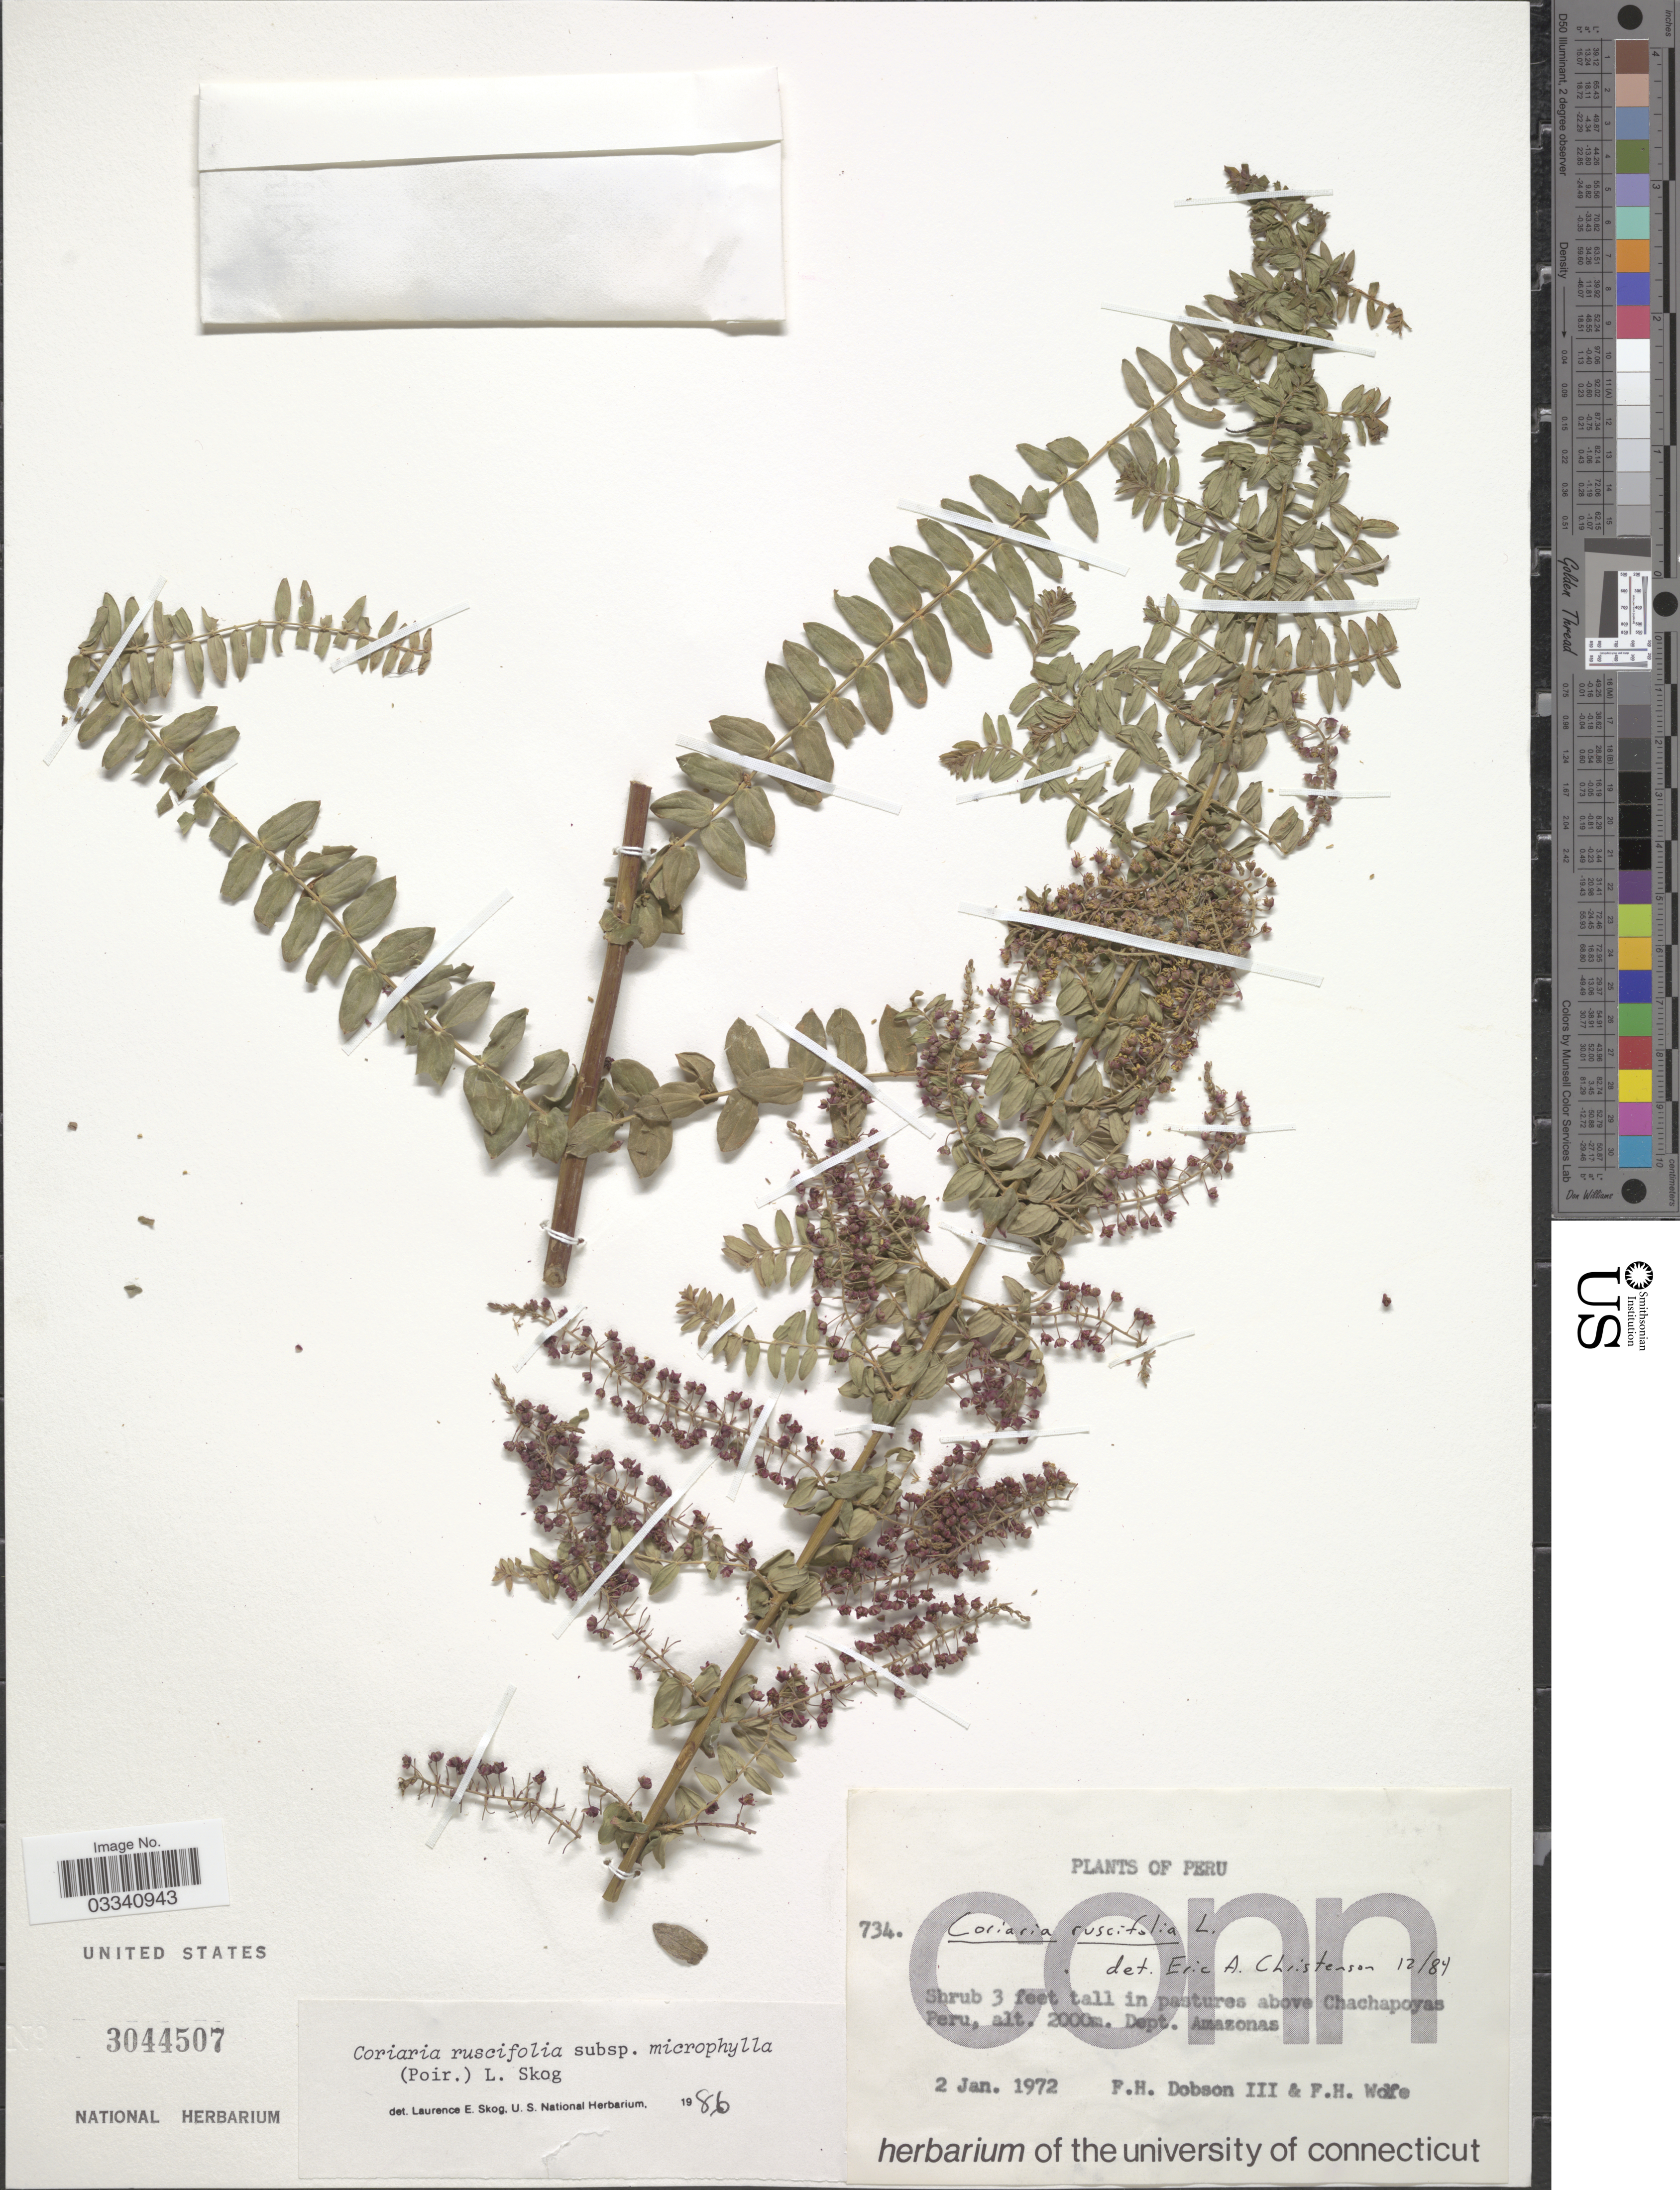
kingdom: Plantae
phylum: Tracheophyta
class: Magnoliopsida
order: Cucurbitales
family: Coriariaceae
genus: Coriaria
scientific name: Coriaria ruscifolia subsp. microphylla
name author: (Poir.) L.E. Skog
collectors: F. Dobson & F. Wolfe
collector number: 734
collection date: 1972-01-02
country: Peru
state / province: Amazonas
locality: Above Chachapoyas, Dept. Amazonas.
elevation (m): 2000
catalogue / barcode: US 3044507